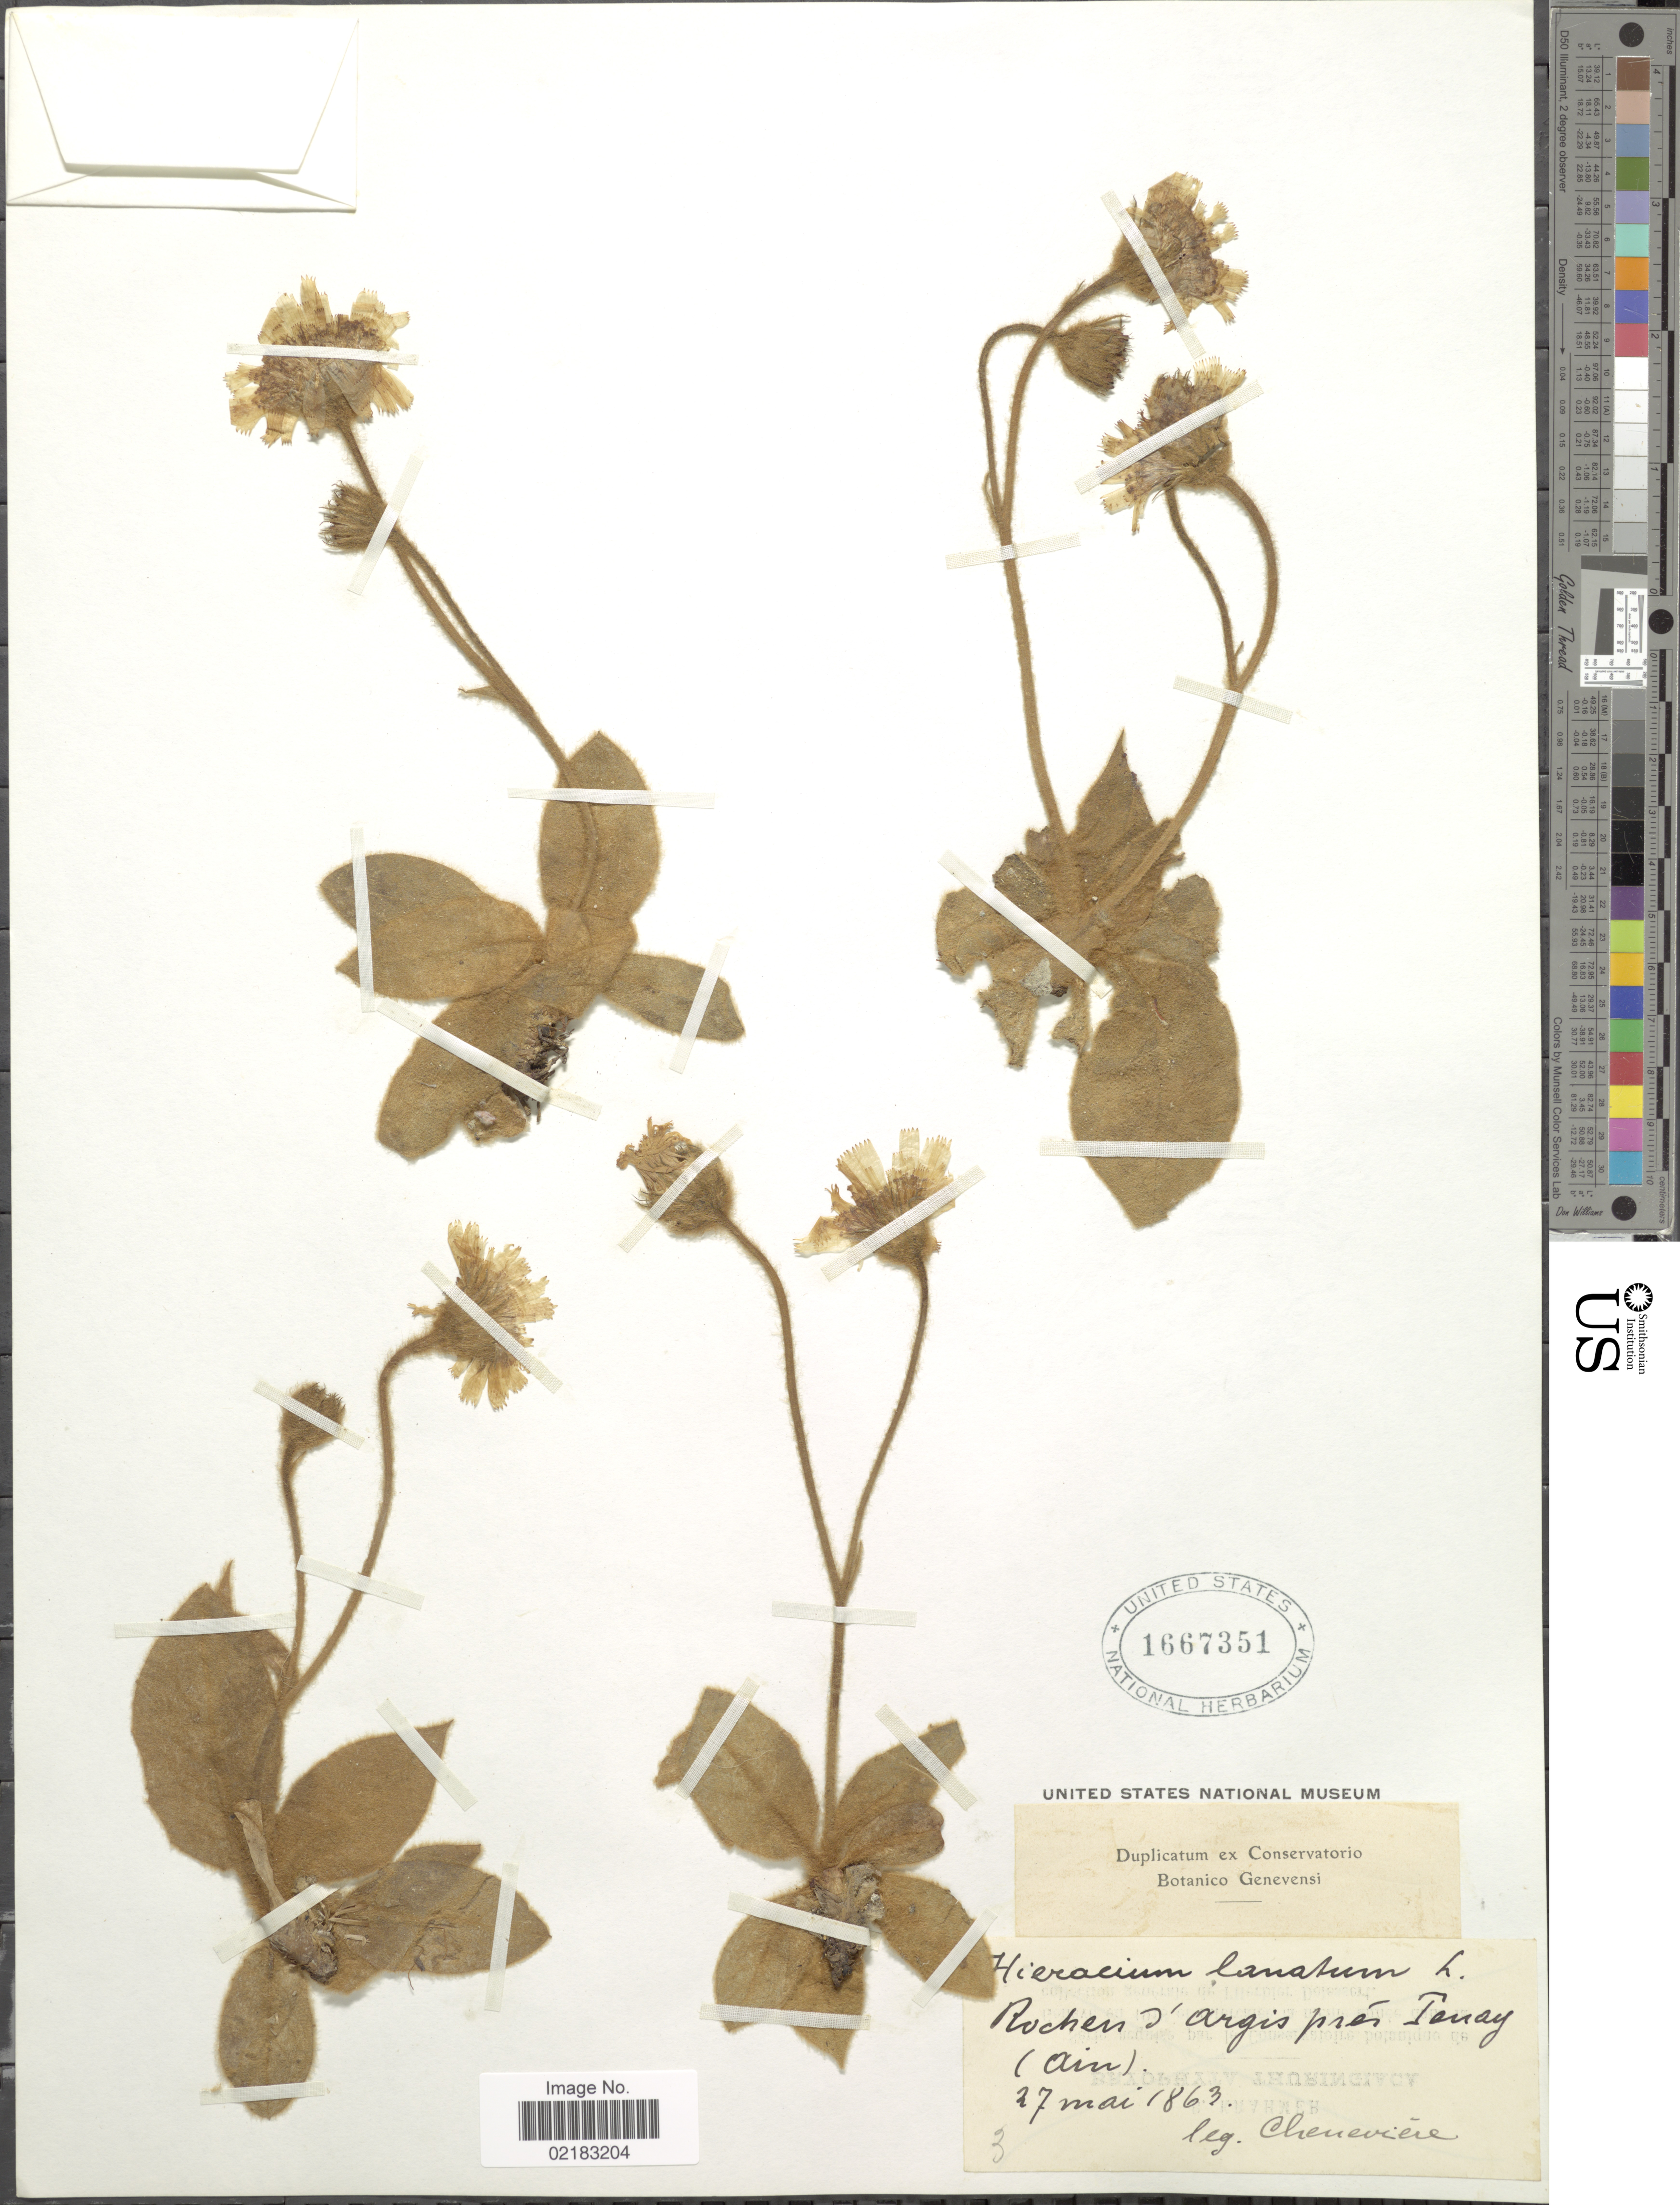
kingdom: Plantae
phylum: Tracheophyta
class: Magnoliopsida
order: Asterales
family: Asteraceae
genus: Hieracium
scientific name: Hieracium tomentosum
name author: L.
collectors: Chenevière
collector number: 3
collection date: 1863-05-27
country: France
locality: Rochan's Argis pres Tauy (Ain)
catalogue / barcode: US 1667351